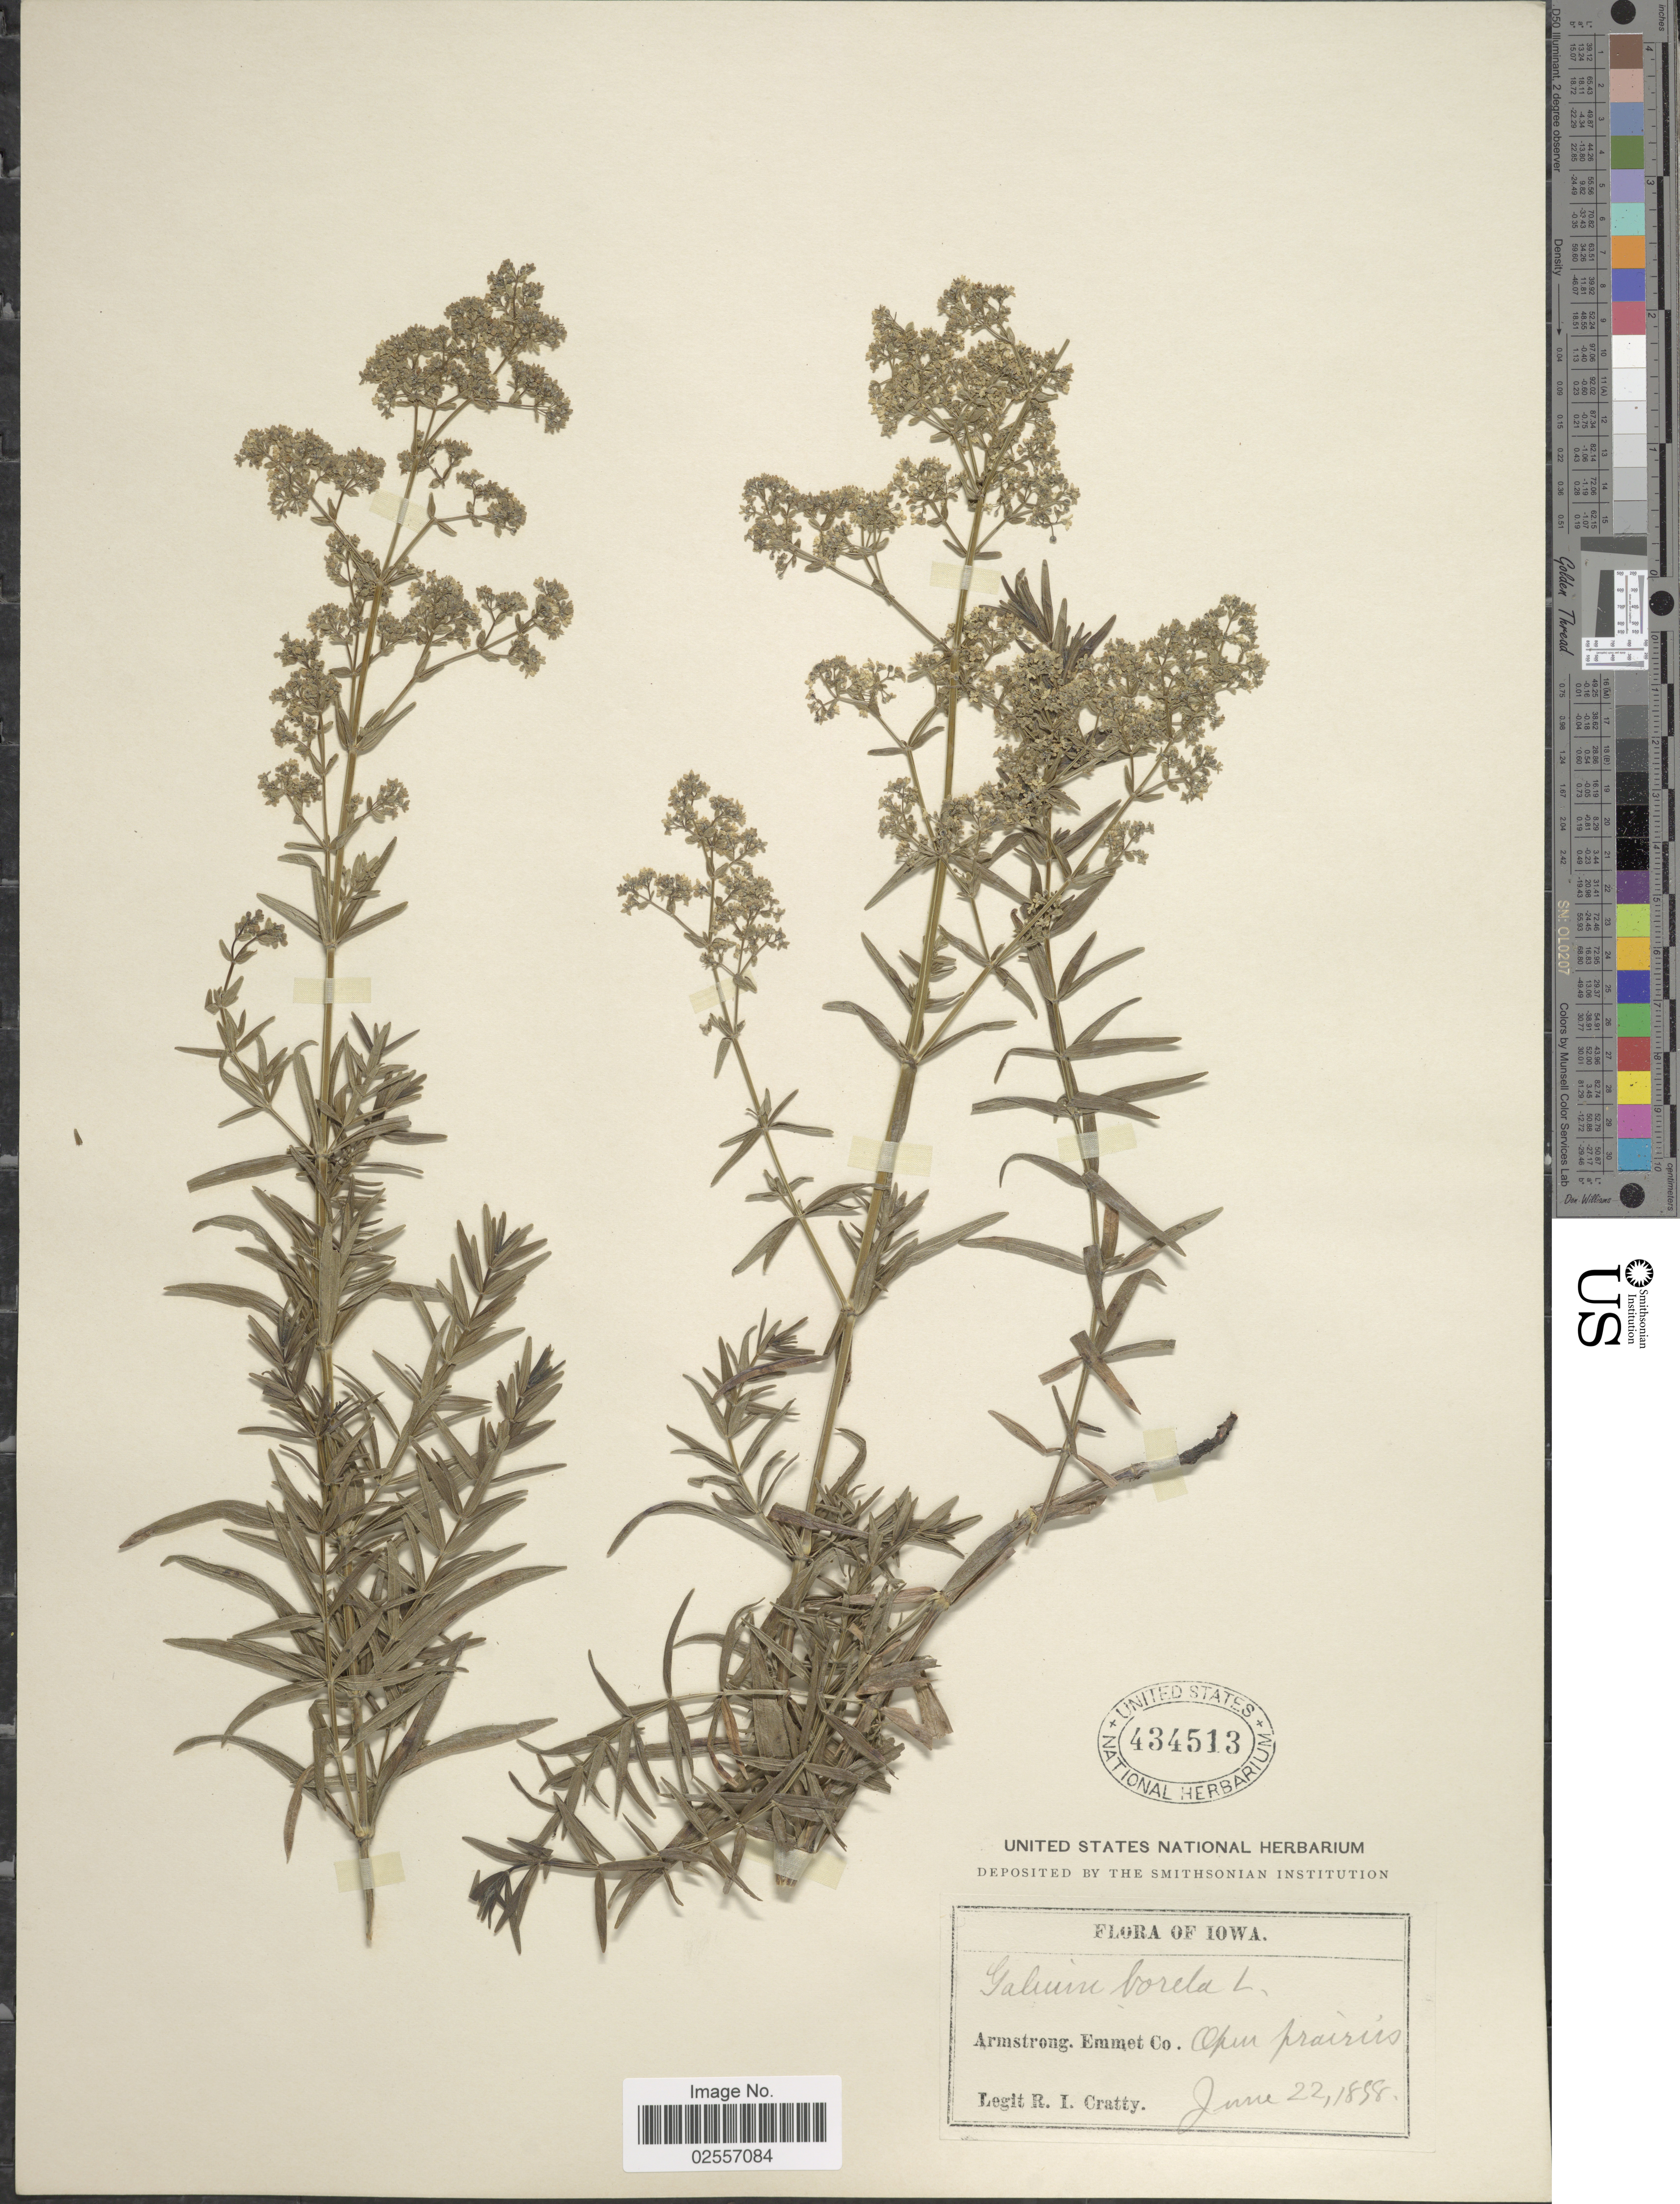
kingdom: Plantae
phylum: Tracheophyta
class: Magnoliopsida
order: Gentianales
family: Rubiaceae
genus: Galium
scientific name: Galium boreale L.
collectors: R. Cratty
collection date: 1888-06-22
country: United States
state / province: Iowa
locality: Armstrong. Emmet Co.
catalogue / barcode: US 434513